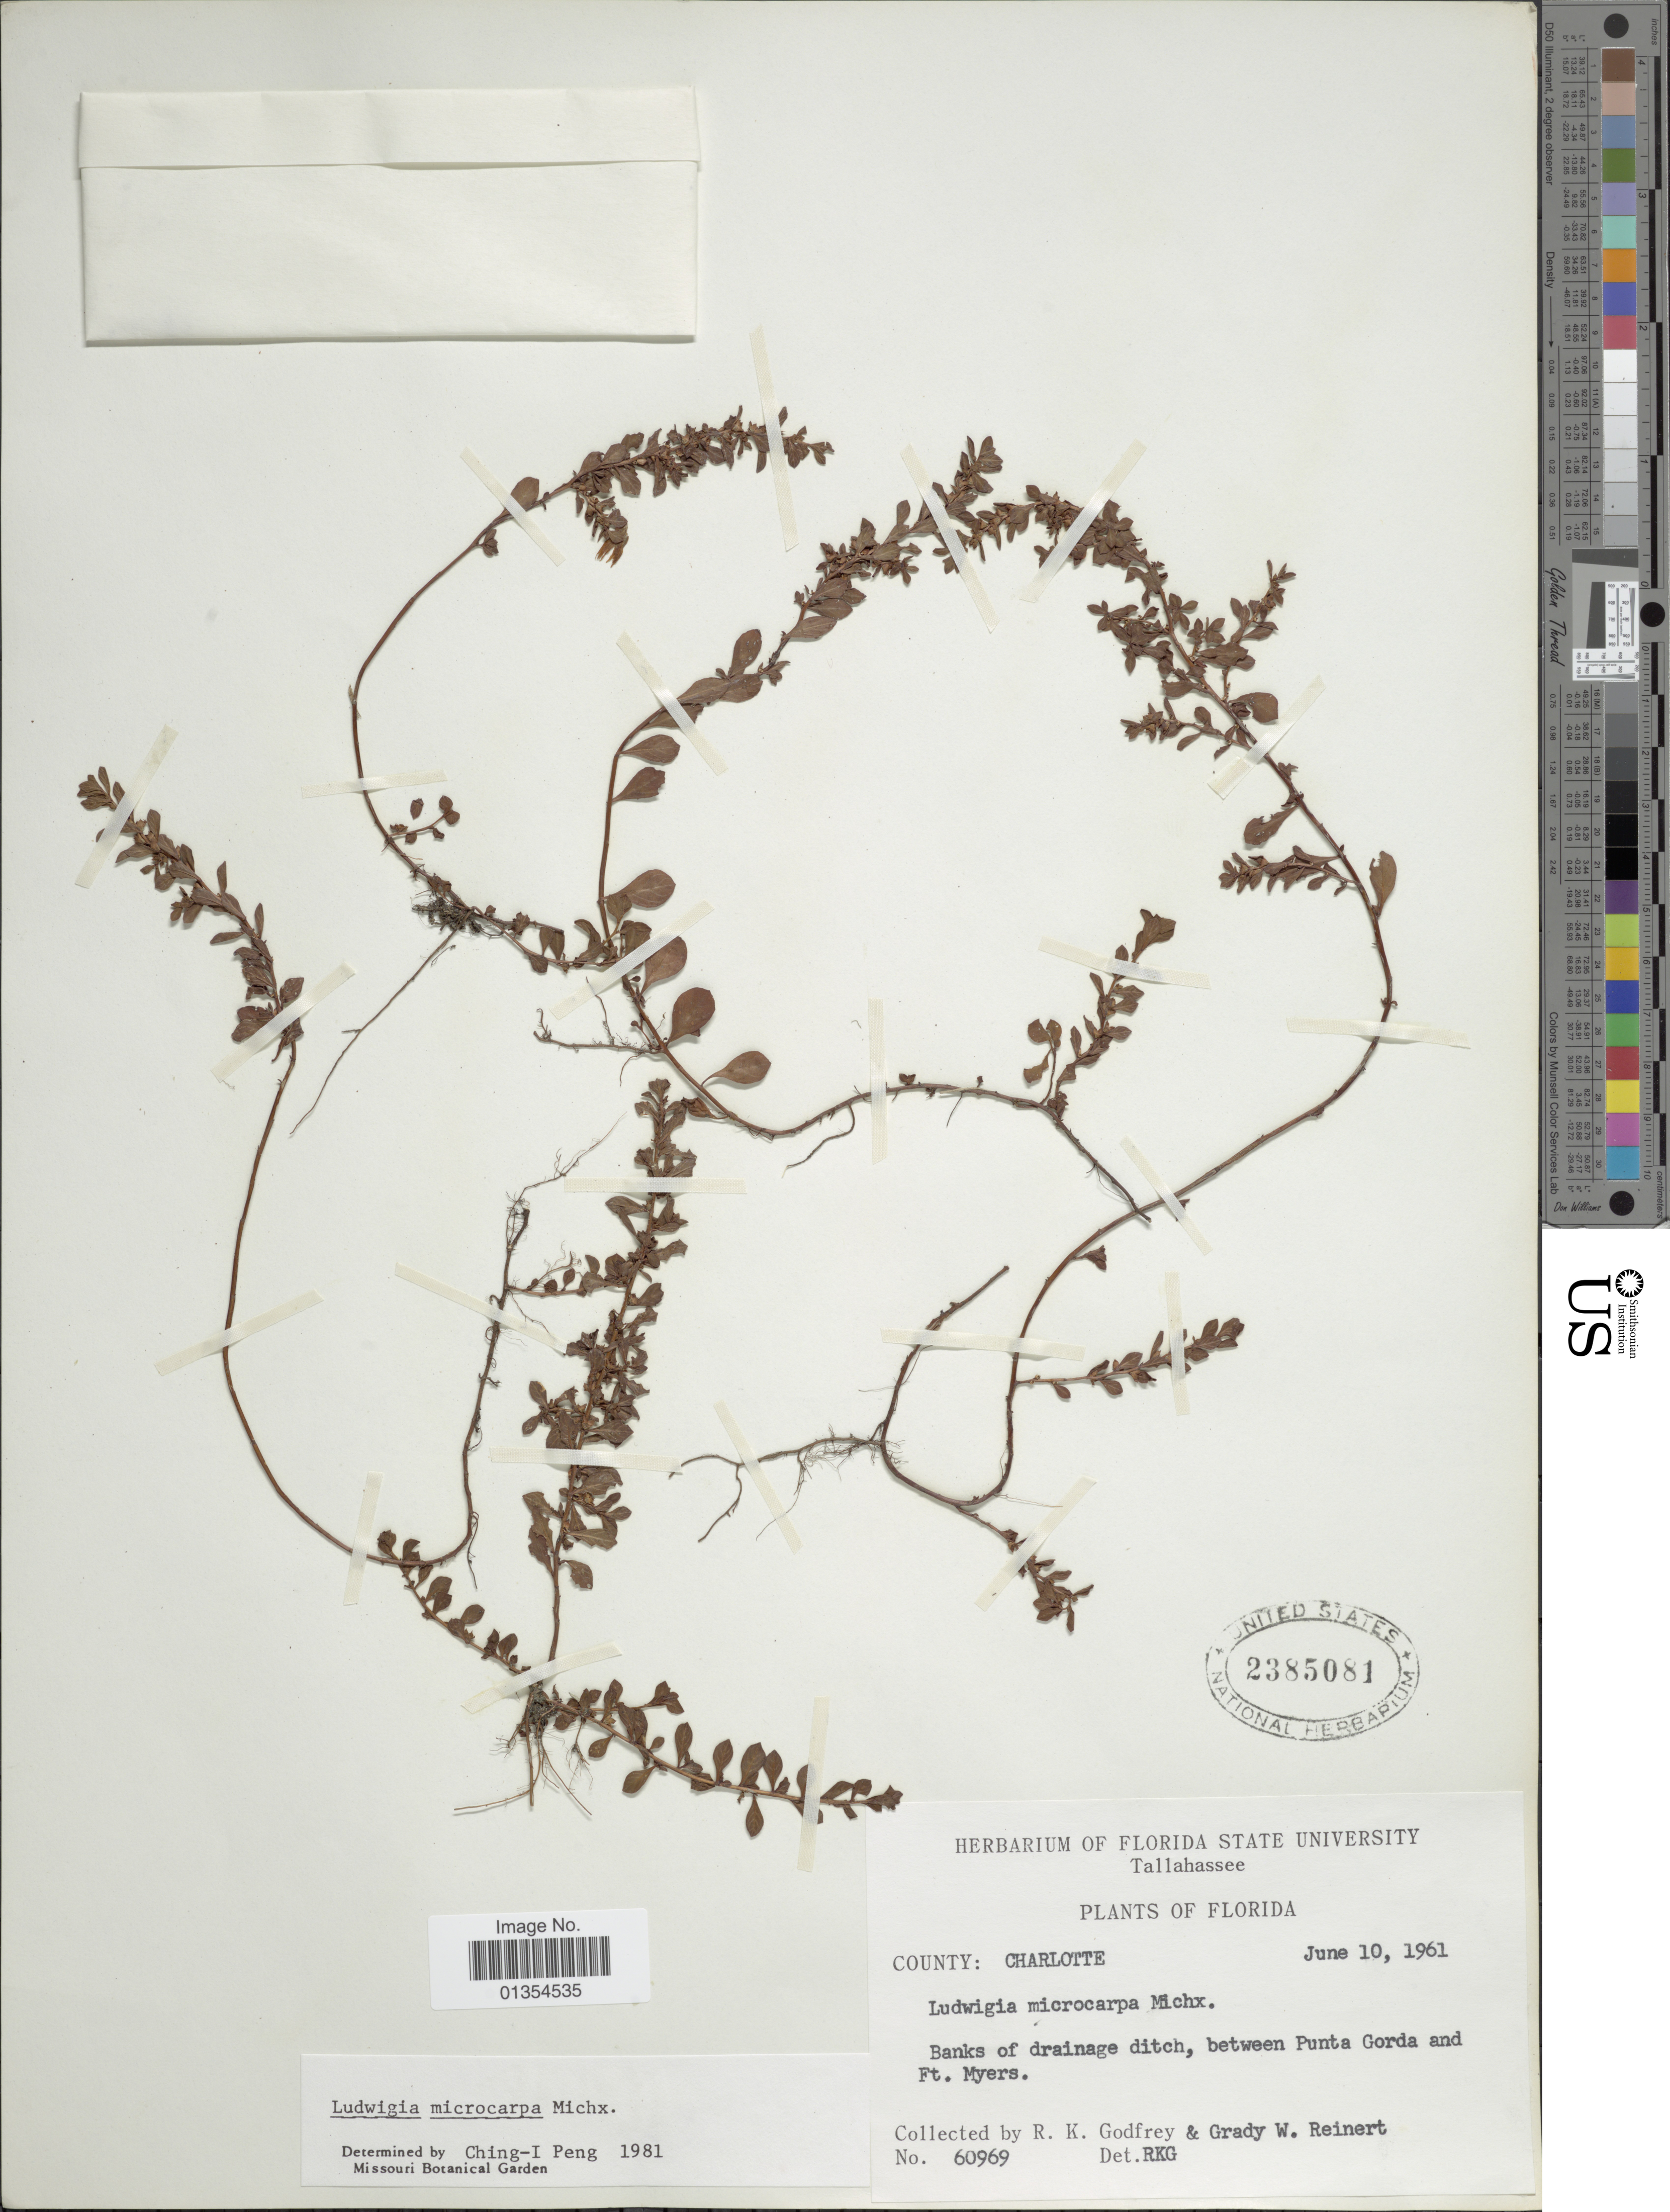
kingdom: Plantae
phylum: Tracheophyta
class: Magnoliopsida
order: Myrtales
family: Onagraceae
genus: Ludwigia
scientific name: Ludwigia microcarpa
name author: Michx.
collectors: R. K. Godfrey & G. Reinert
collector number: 60969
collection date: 1961-06-10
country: United States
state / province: Florida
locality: County Charlotte, between Punta Gorda and Ft. Myers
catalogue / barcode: US 2385081